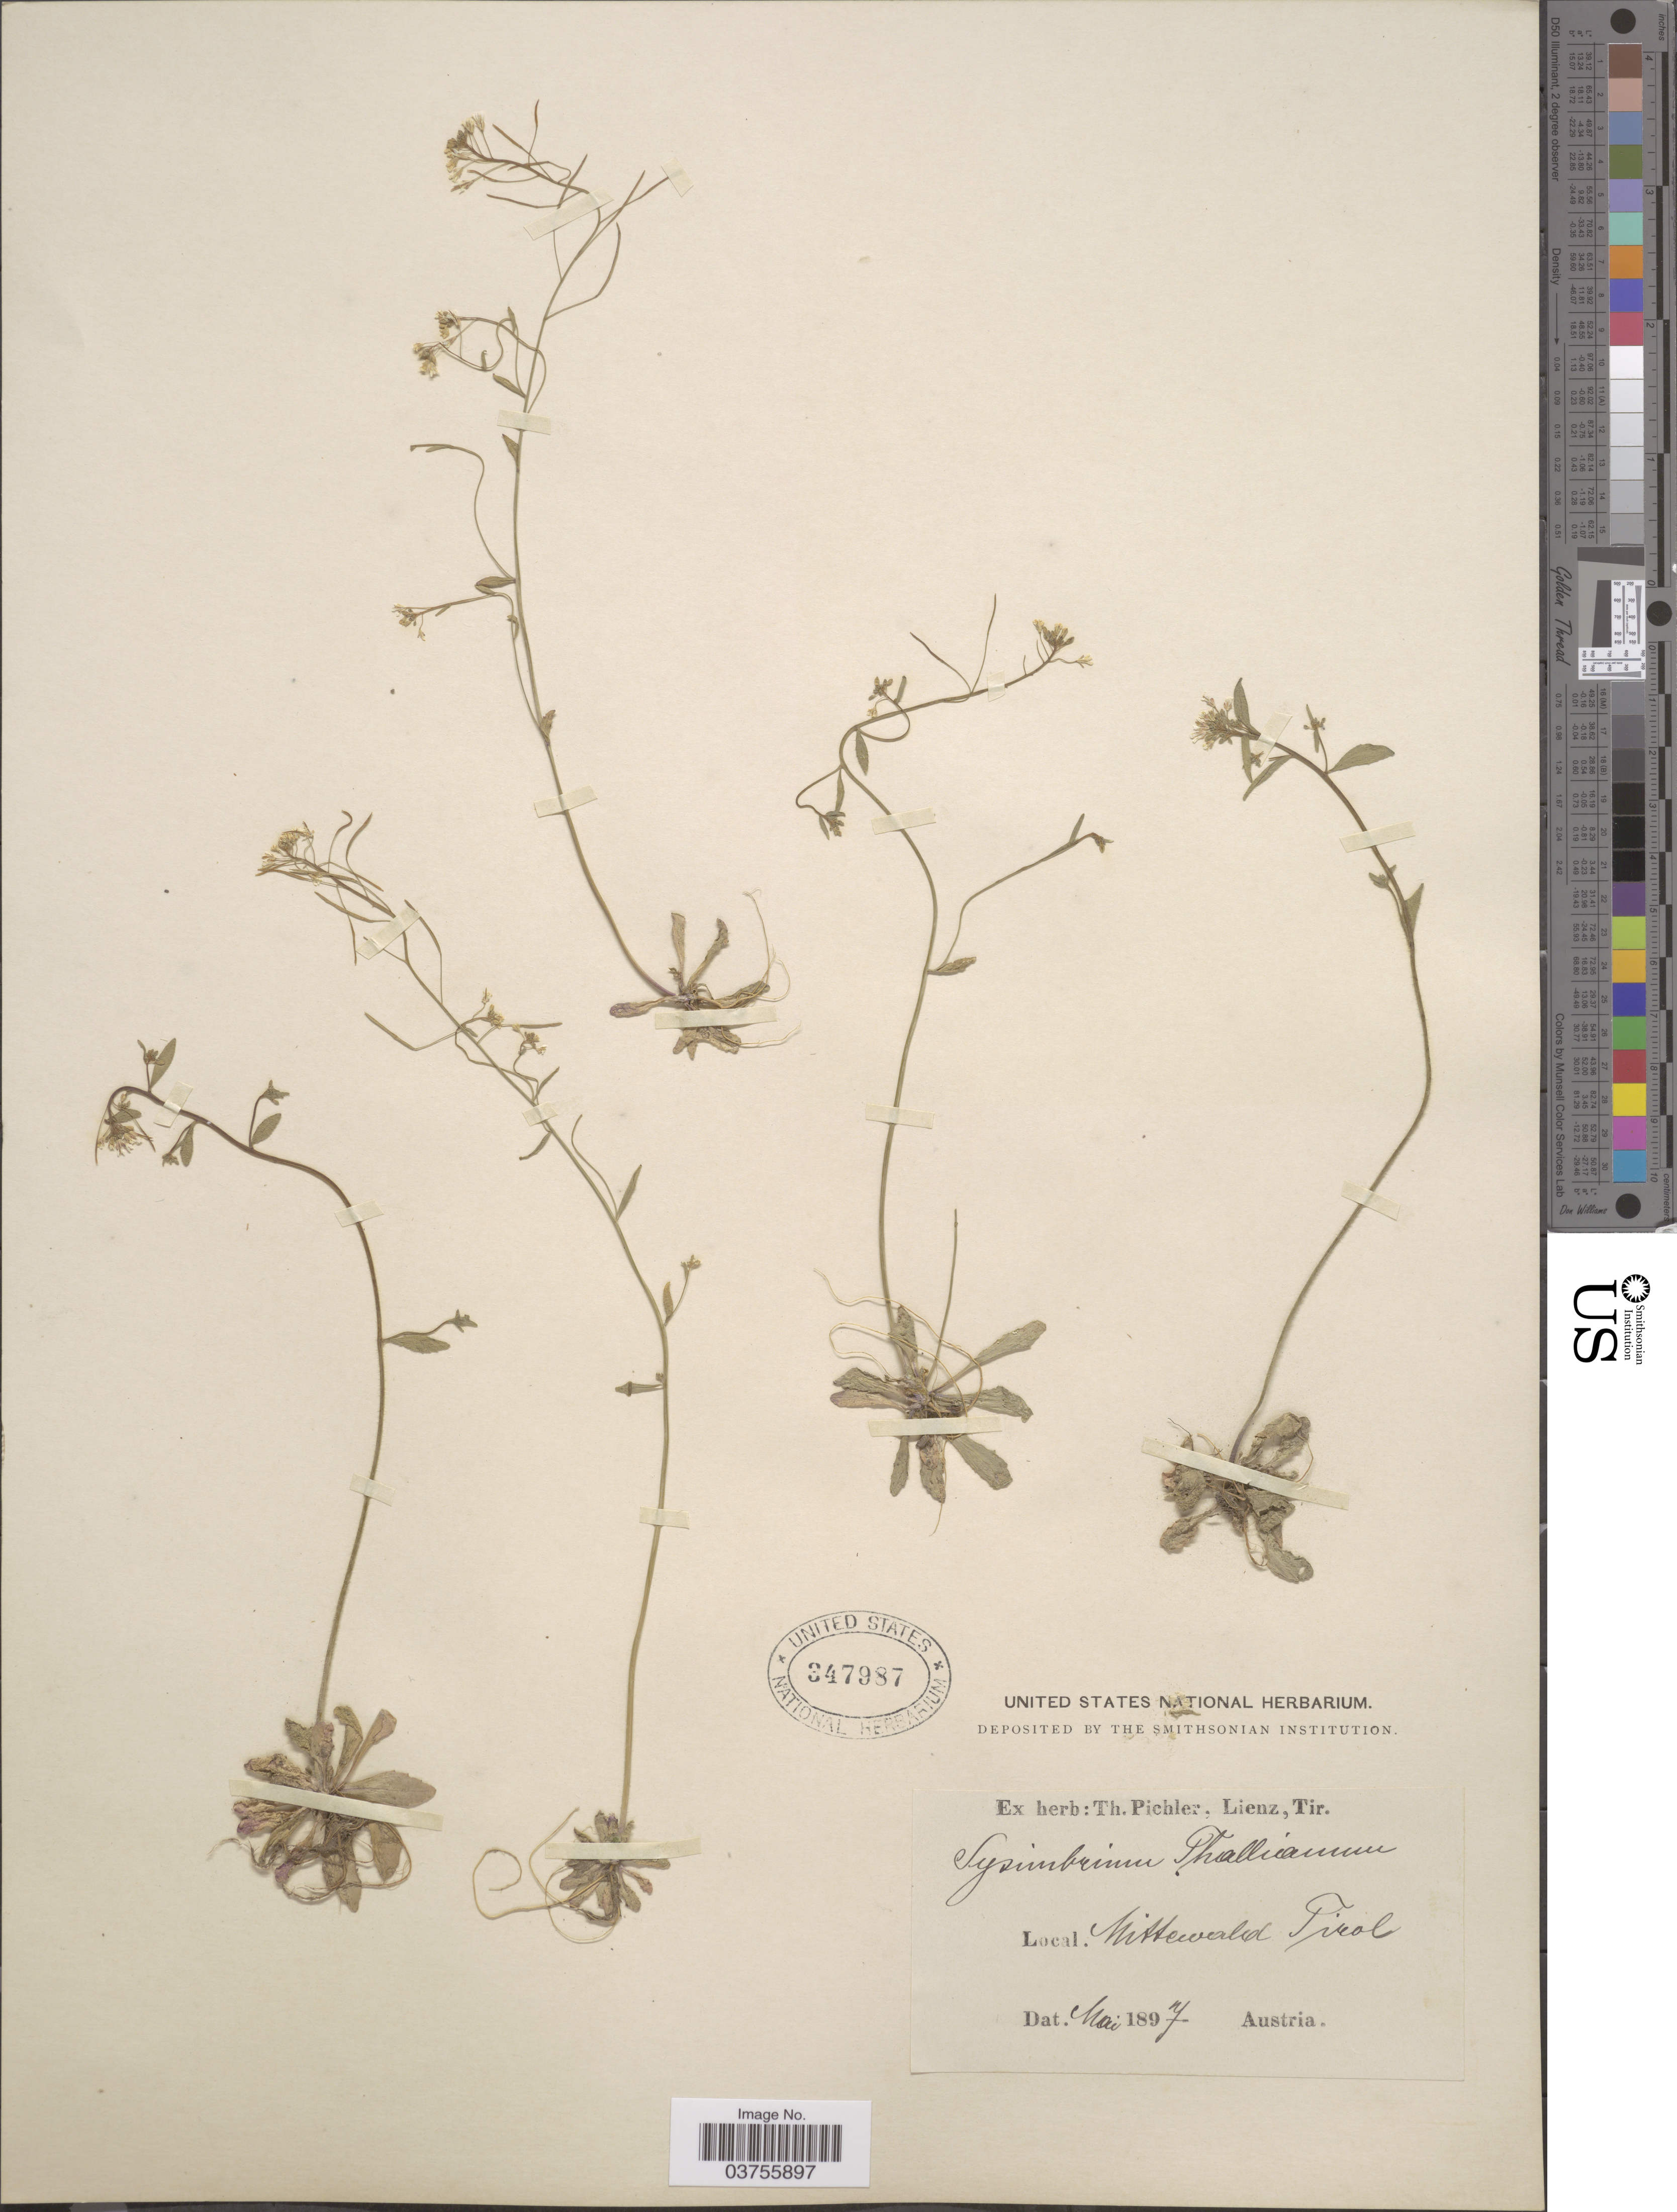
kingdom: Plantae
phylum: Tracheophyta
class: Magnoliopsida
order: Brassicales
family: Brassicaceae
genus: Arabidopsis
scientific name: Arabidopsis thaliana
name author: (L.) Heynh.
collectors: ex herb. T. Pichler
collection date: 1897-05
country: Austria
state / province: Tirol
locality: Mittewald.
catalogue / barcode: US 347987